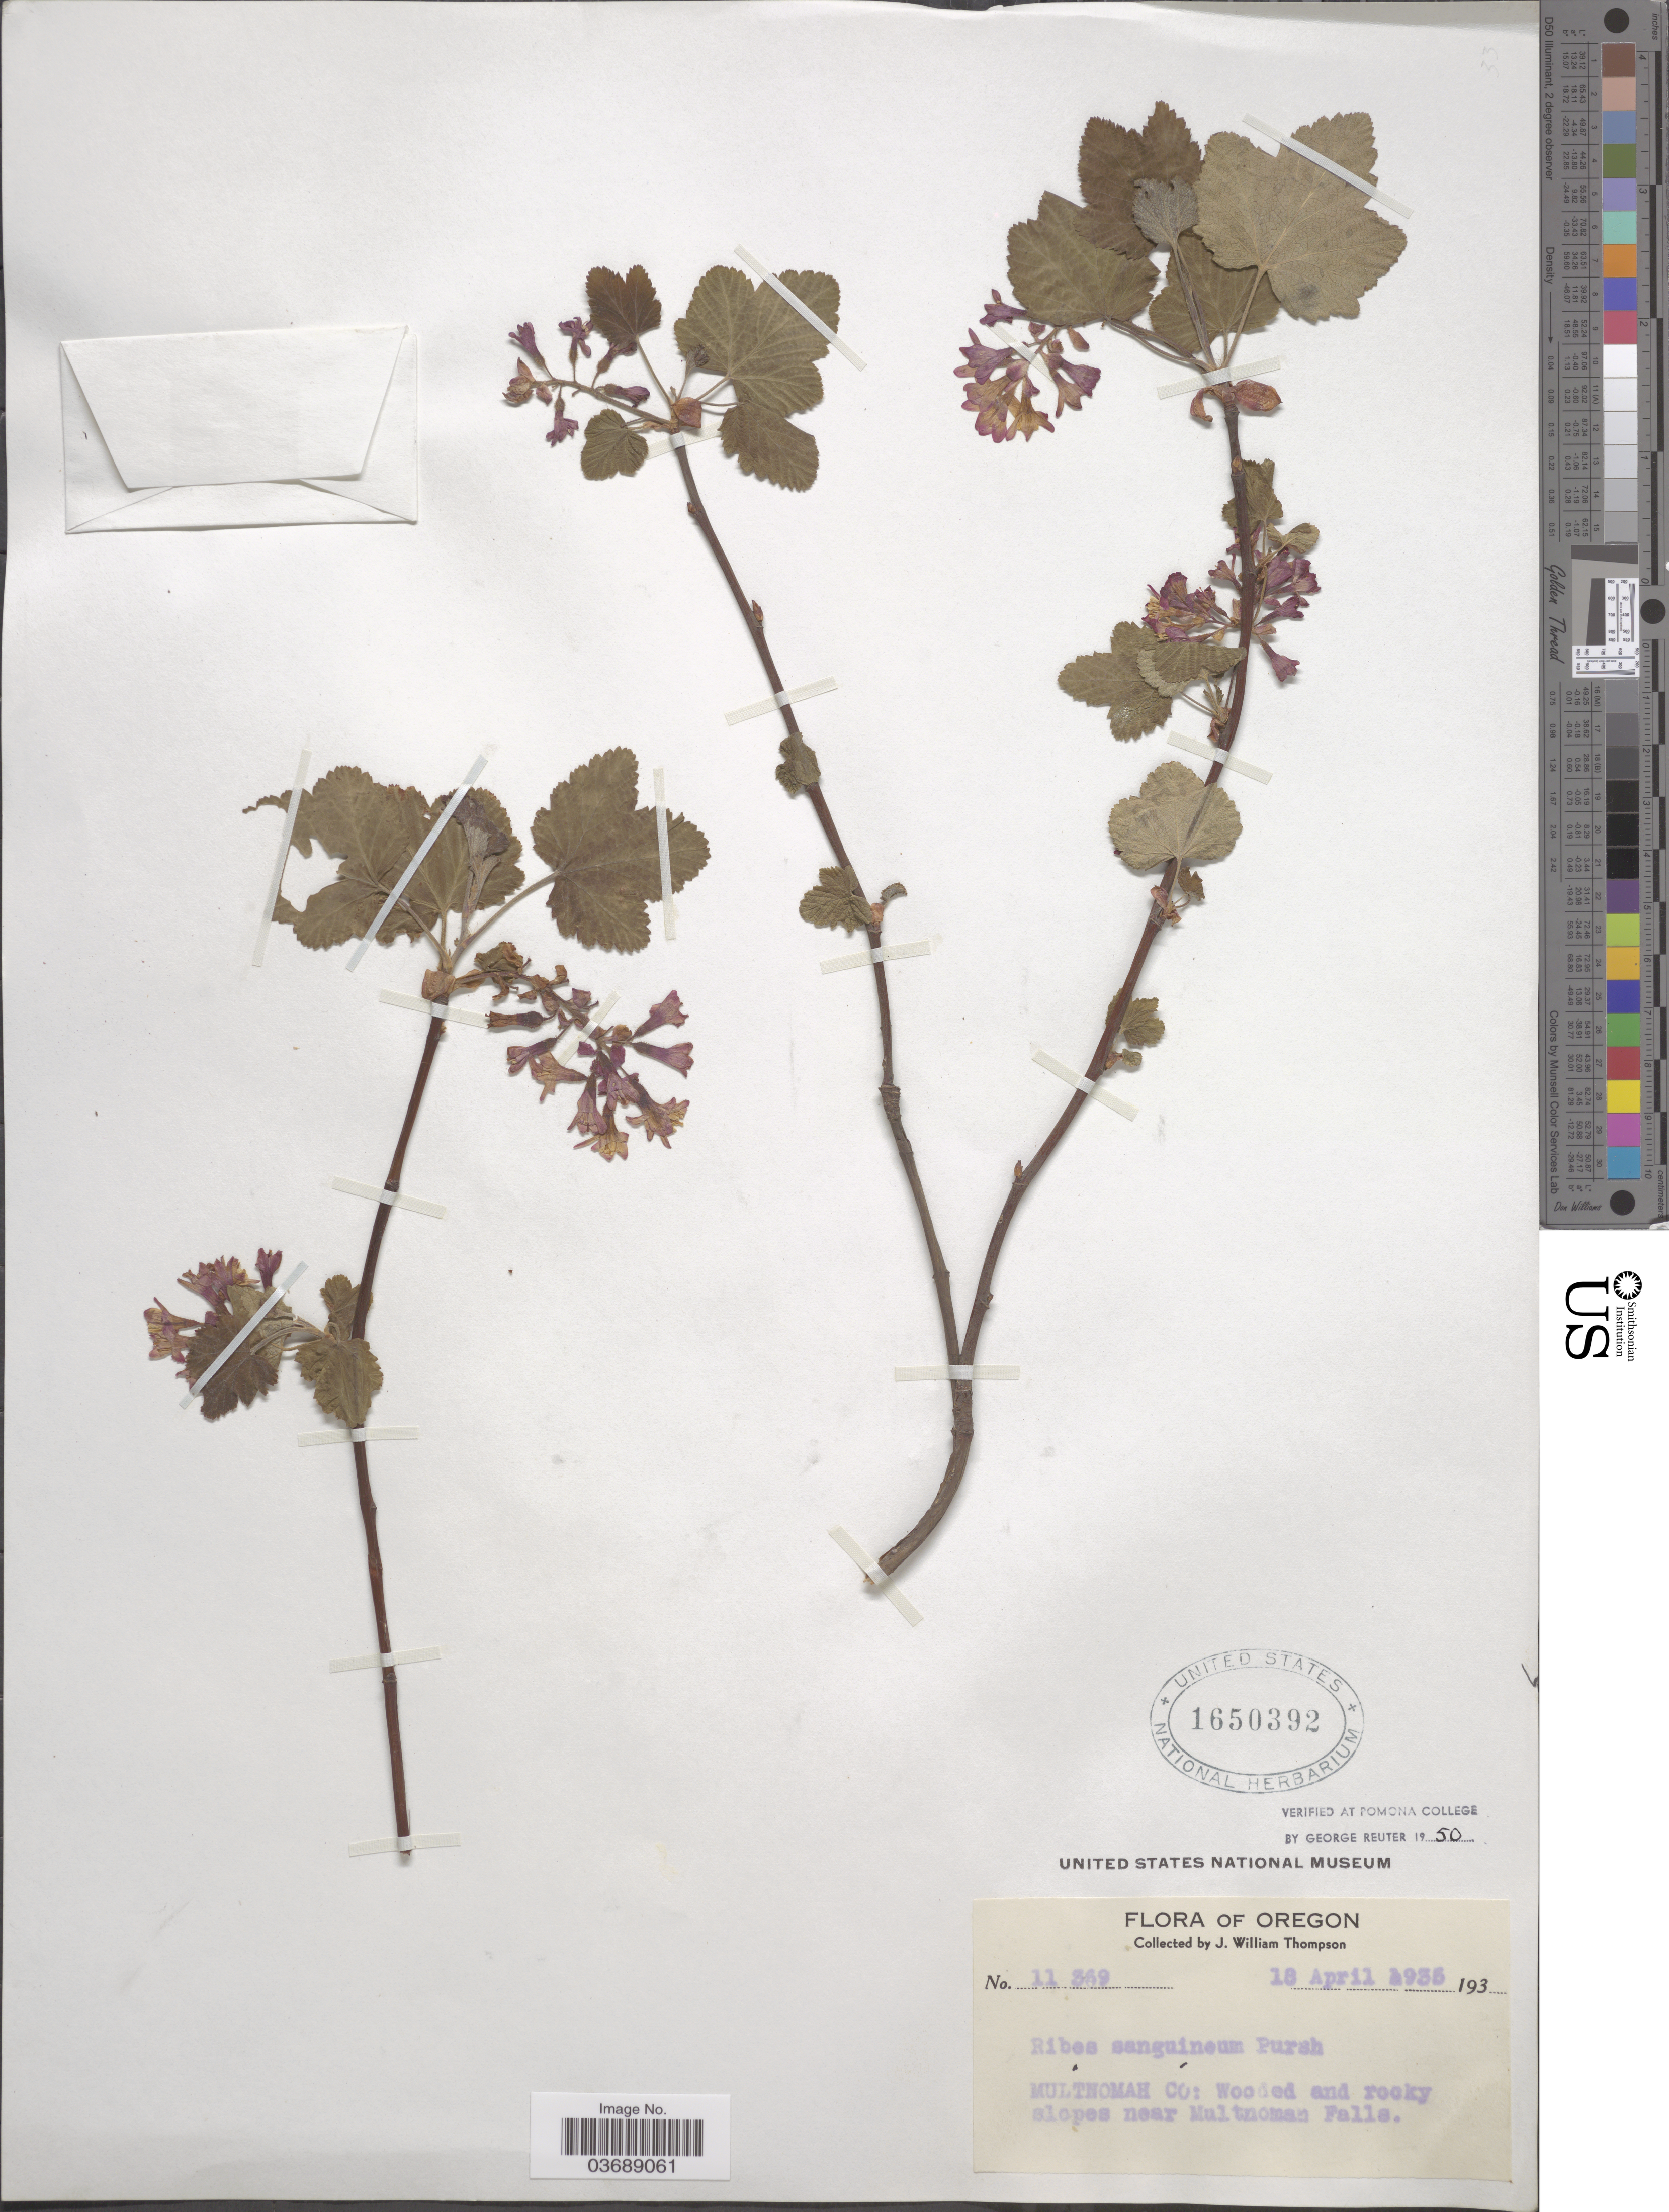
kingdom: Plantae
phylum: Tracheophyta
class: Magnoliopsida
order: Saxifragales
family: Grossulariaceae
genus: Ribes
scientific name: Ribes sanguineum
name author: Pursh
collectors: J. W. Thompson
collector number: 11369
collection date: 1935-04-18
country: United States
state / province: Oregon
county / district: Multnomah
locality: Multnomah Co: Wooded and rocky slopes near Multnomah Falls.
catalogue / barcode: US 1650392